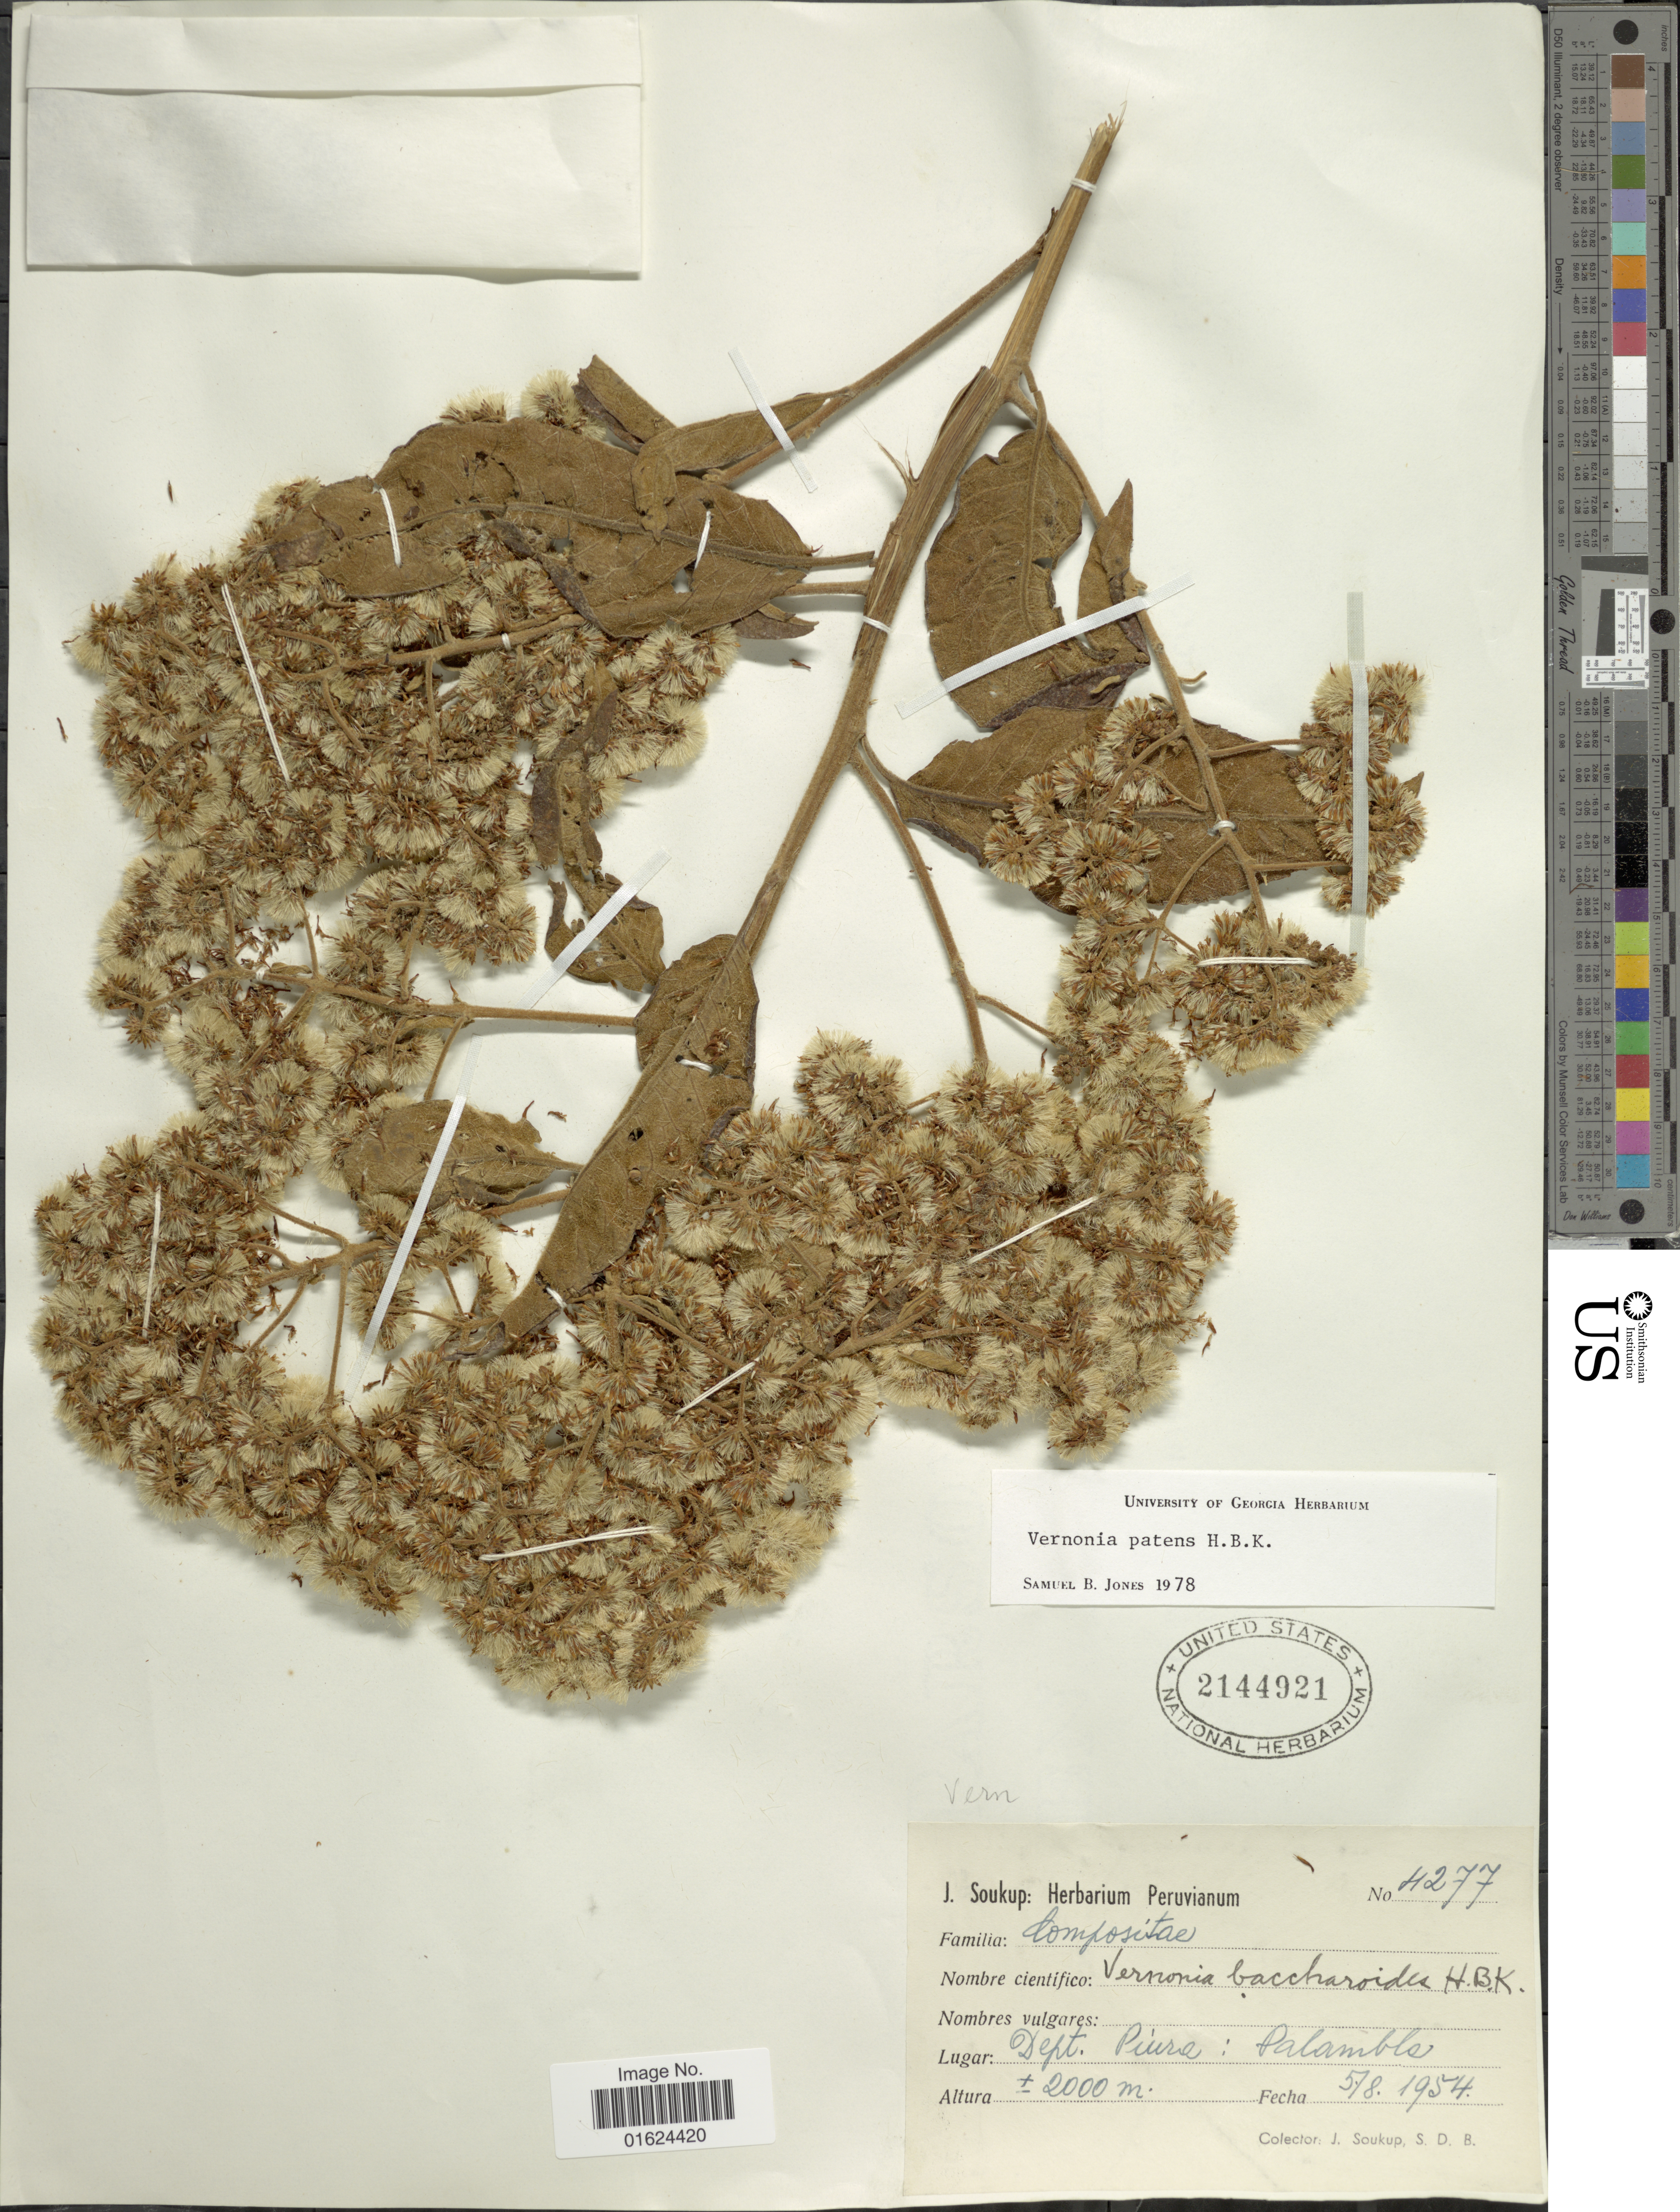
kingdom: Plantae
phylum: Tracheophyta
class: Magnoliopsida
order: Asterales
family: Asteraceae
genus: Vernonanthura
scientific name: Vernonanthura patens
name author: (Kunth) H. Rob.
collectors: J. Soukup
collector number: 4277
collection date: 1954-08-05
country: Peru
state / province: Piura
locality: Dept. Piura: Palambls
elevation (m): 2000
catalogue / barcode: US 2144921